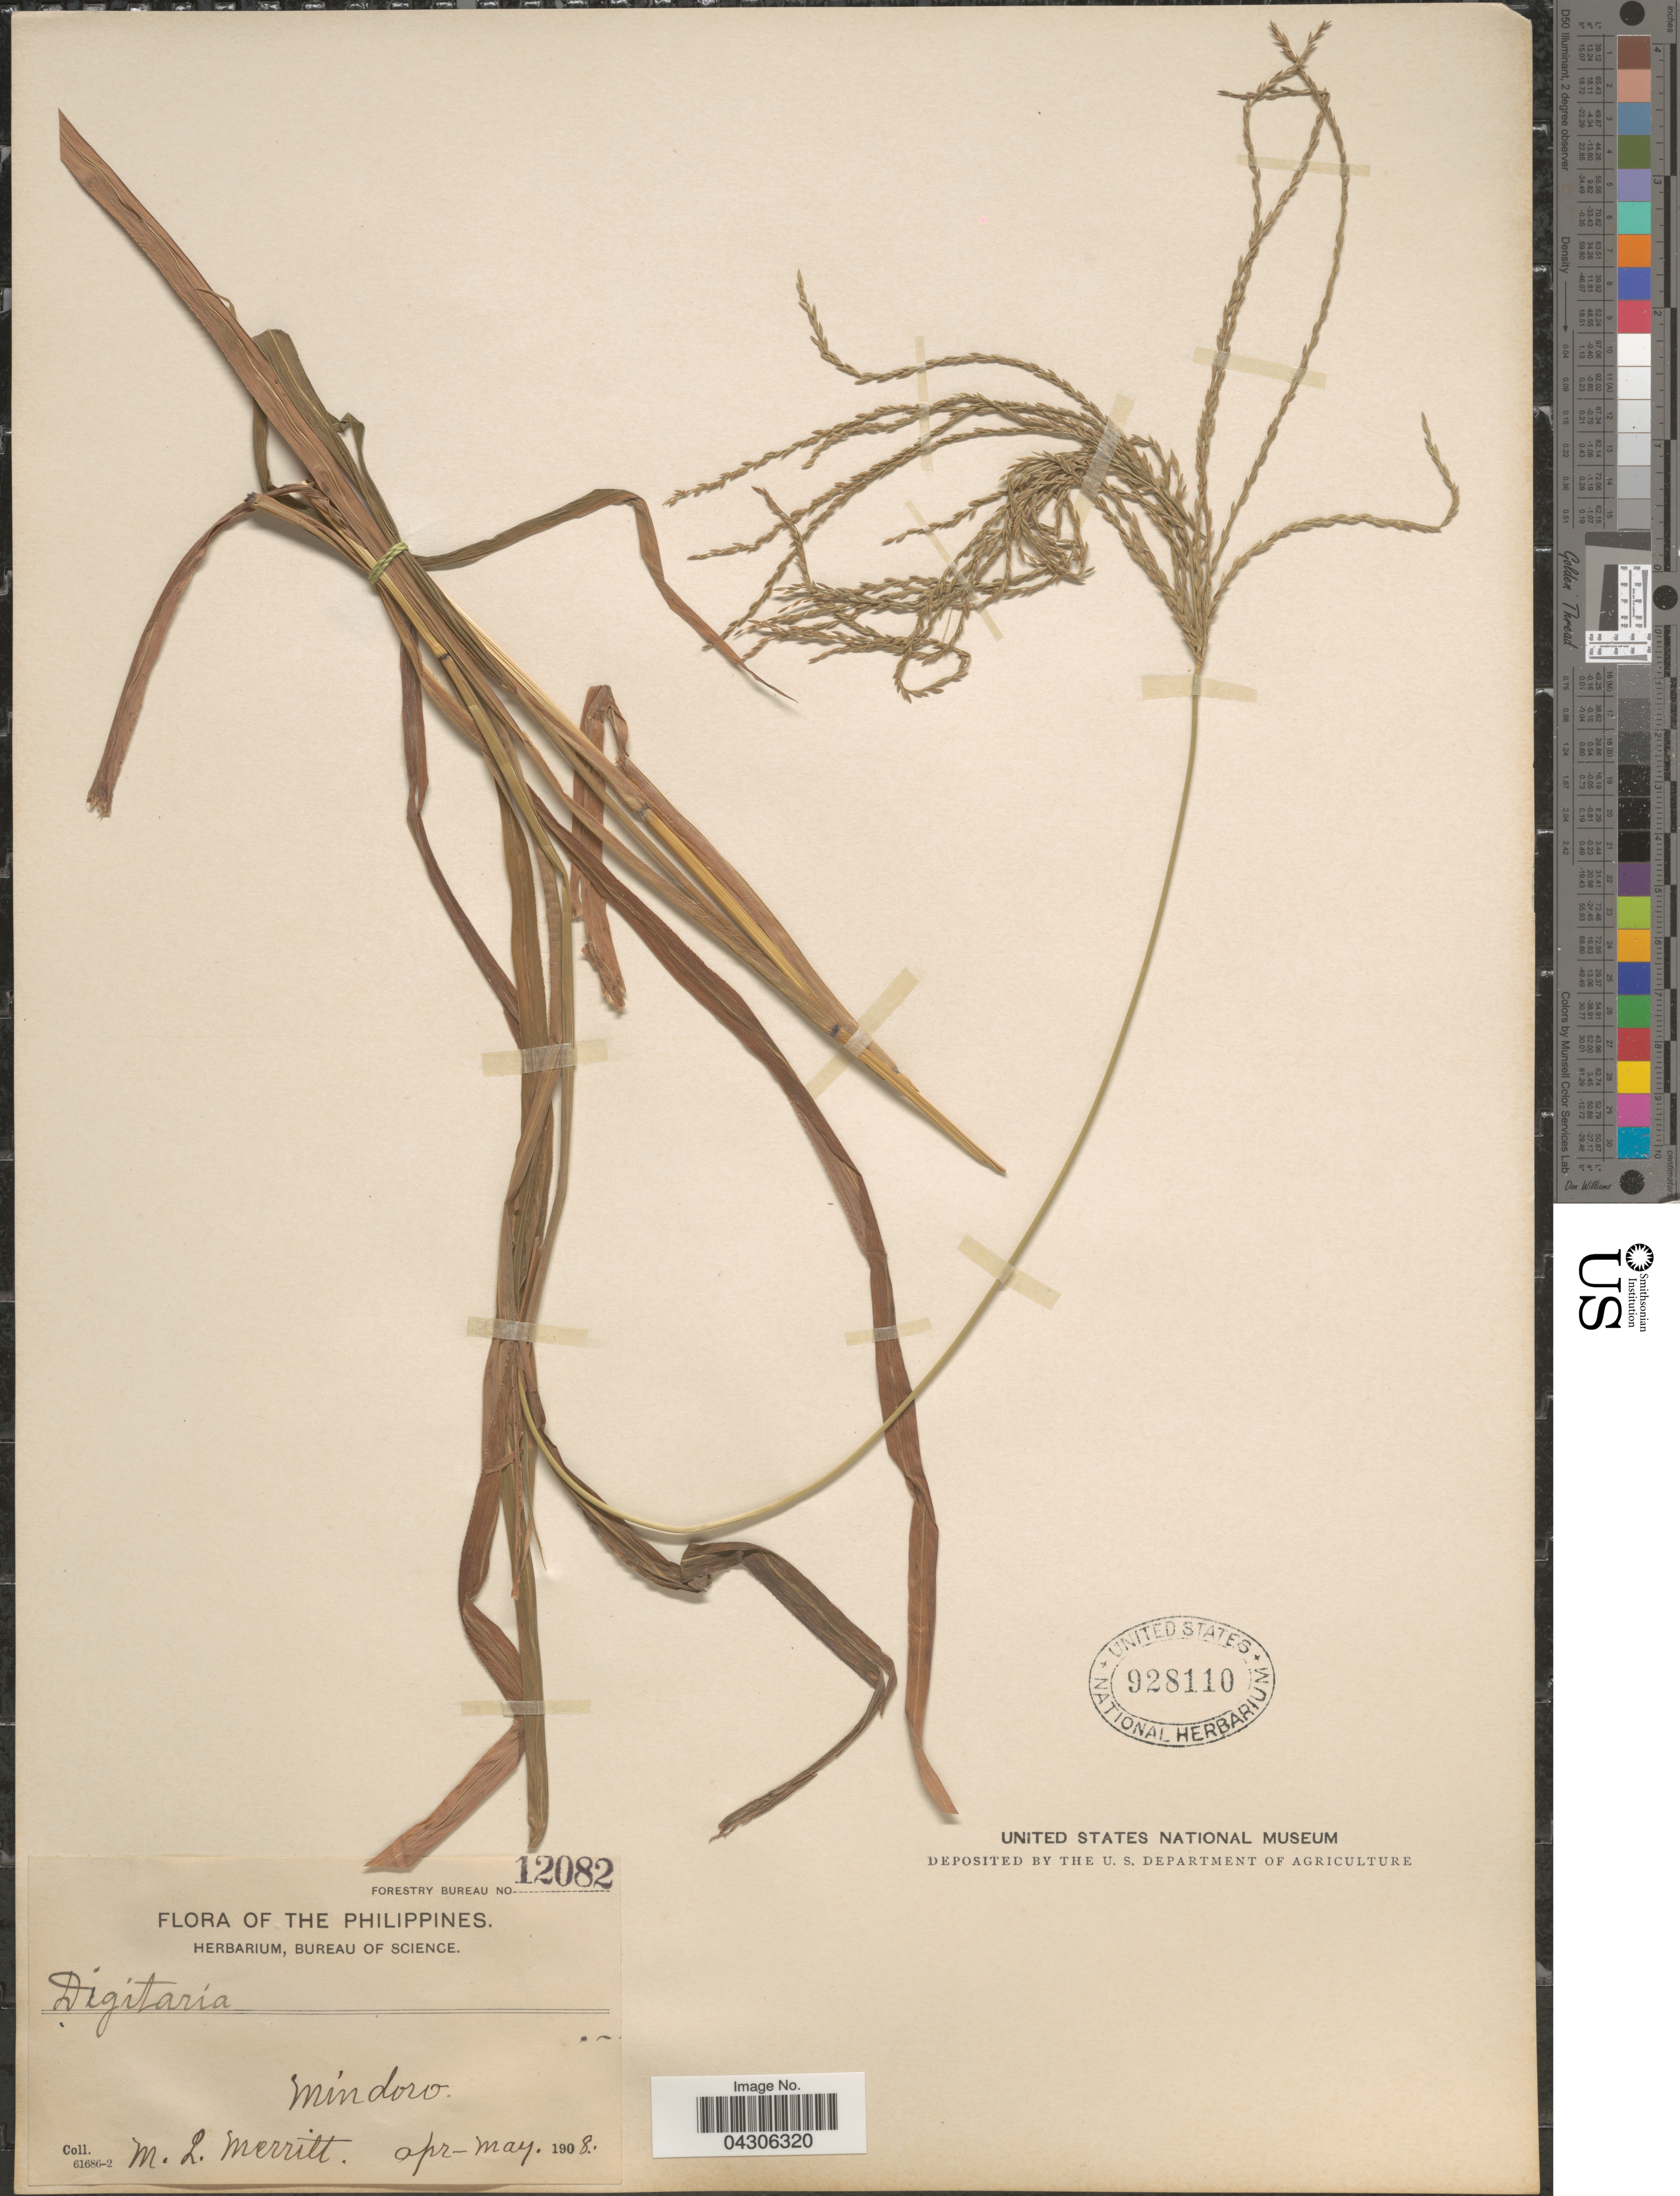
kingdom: Plantae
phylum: Tracheophyta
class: Liliopsida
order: Poales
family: Poaceae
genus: Digitaria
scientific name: Digitaria sp.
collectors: M. L. Merritt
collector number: Forestry Bureau 12082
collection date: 1908-04/1908-05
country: Philippines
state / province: Mimaropa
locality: Mindoro.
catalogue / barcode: US 928110